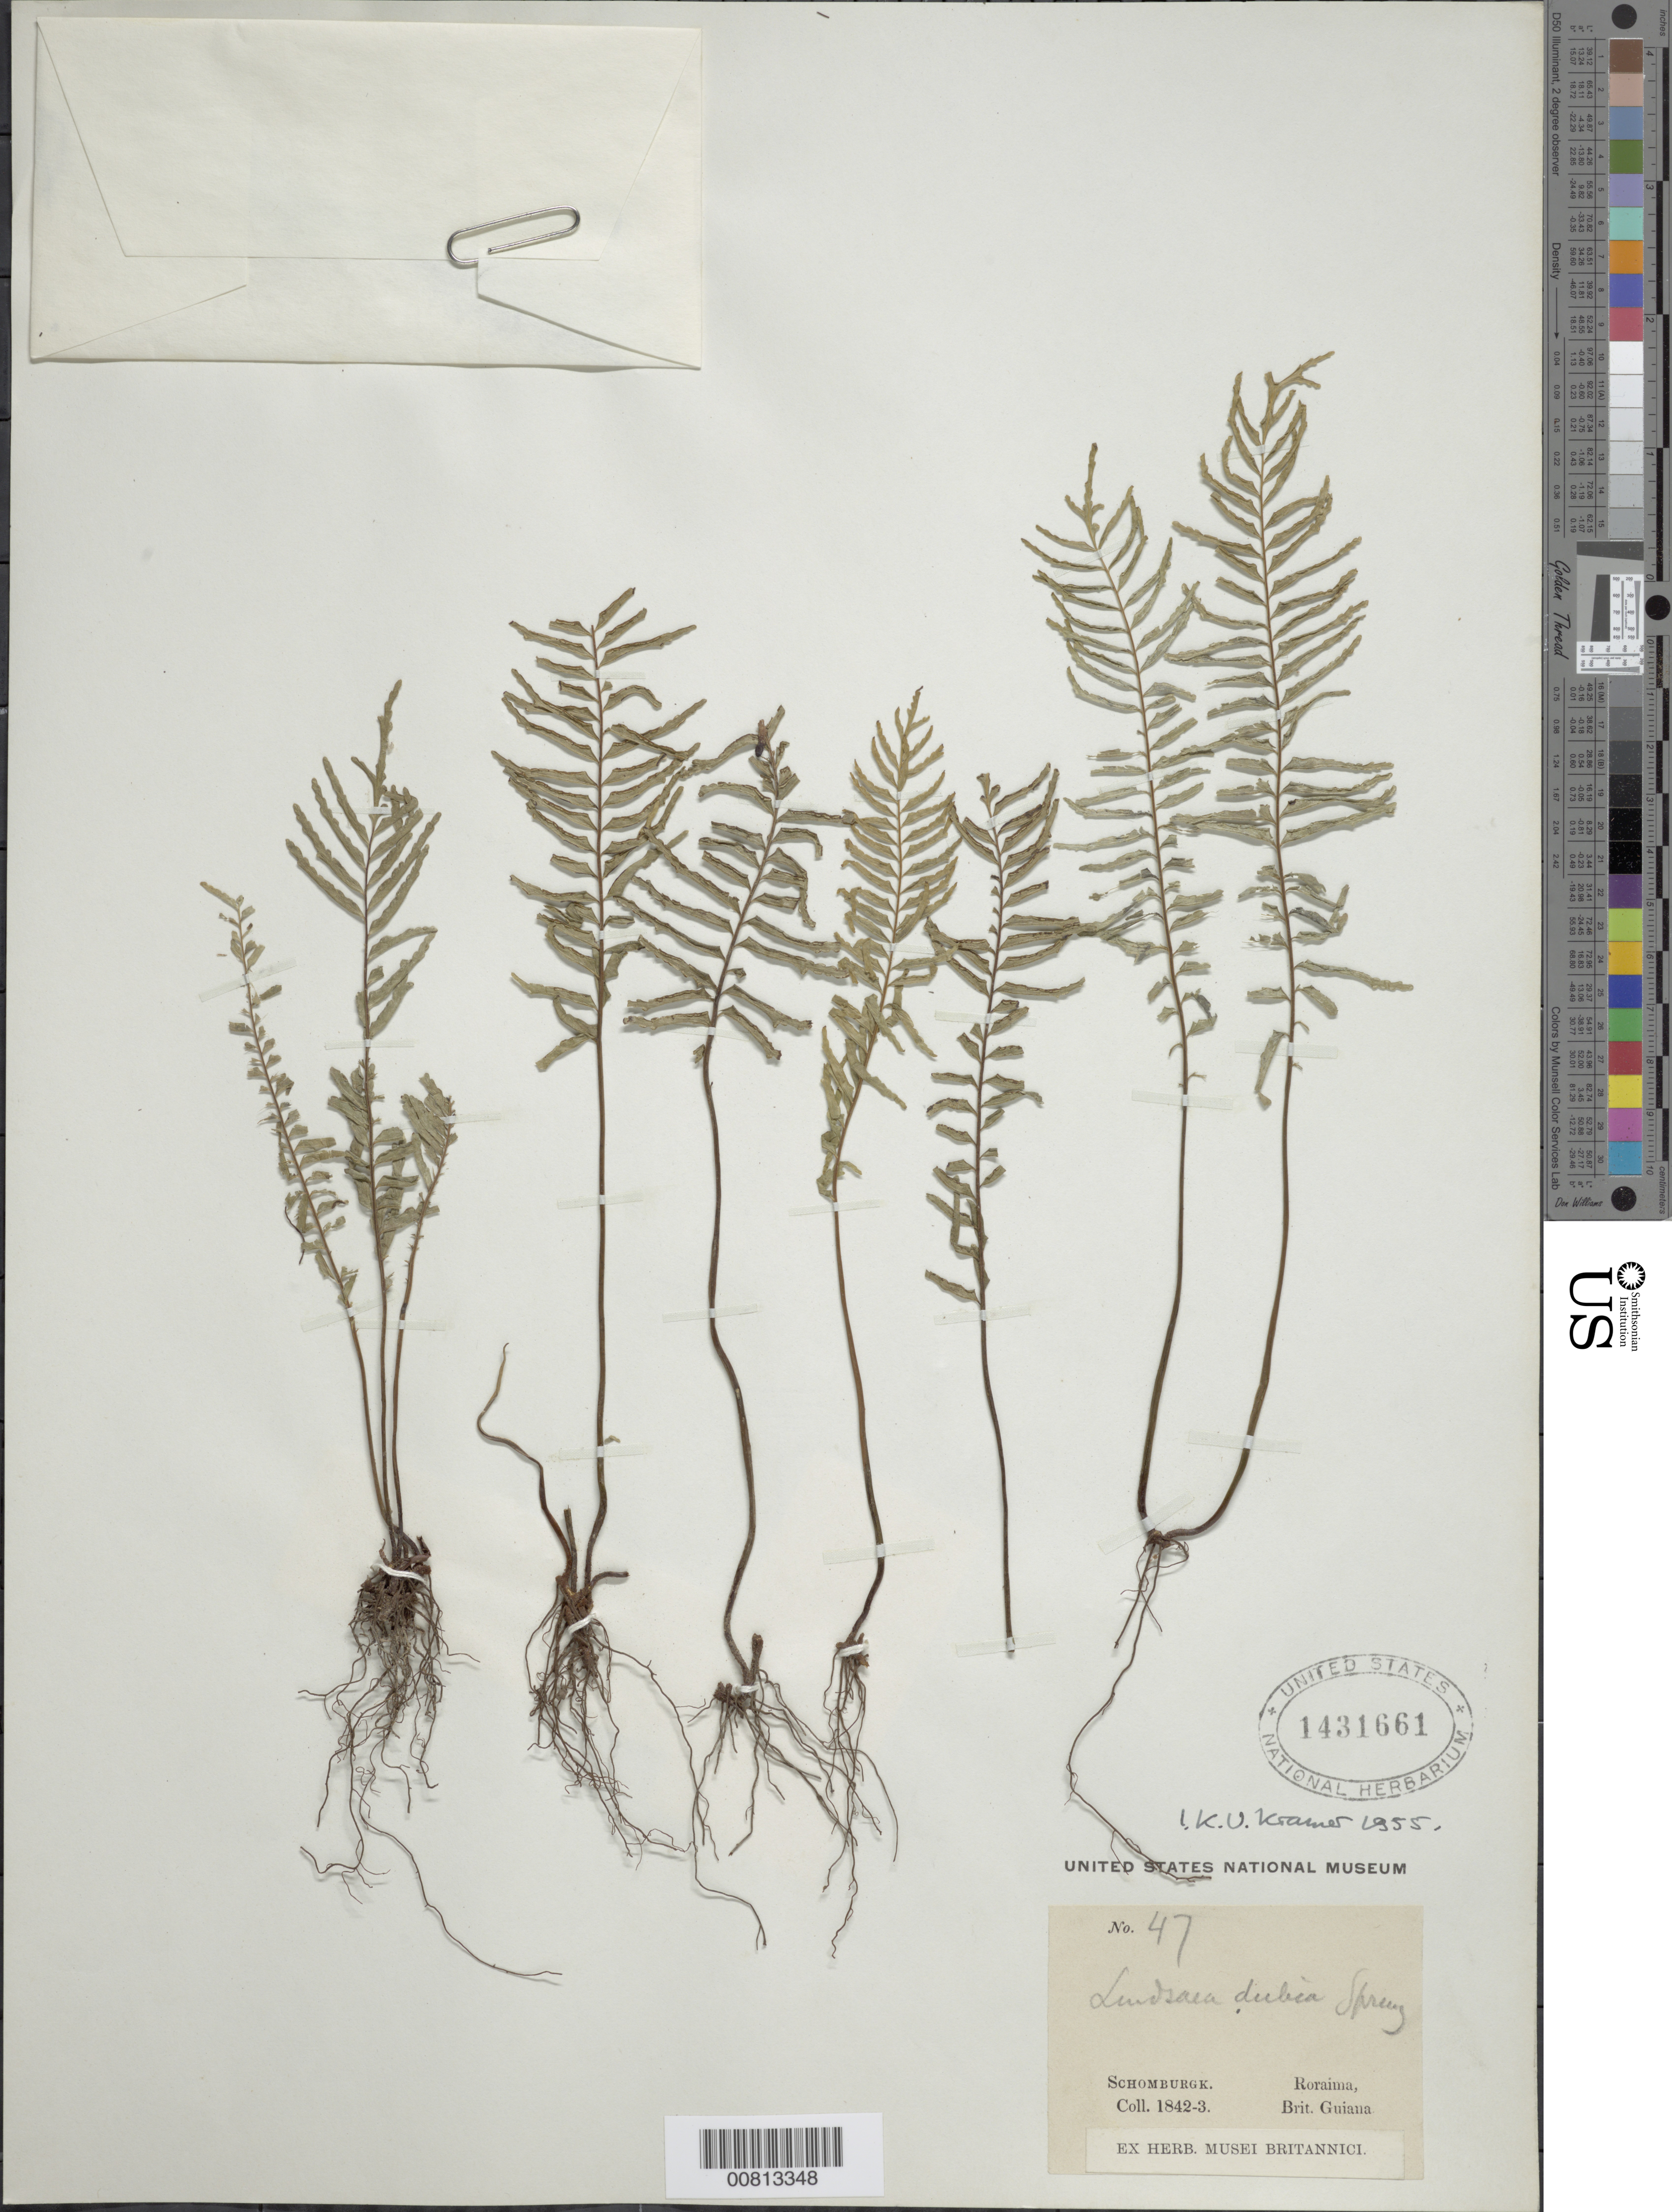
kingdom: Plantae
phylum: Tracheophyta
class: Polypodiopsida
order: Polypodiales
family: Lindsaeaceae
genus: Lindsaea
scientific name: Lindsaea dubia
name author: Spreng.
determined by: Kramer, K. U.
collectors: -- Schomburgk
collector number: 47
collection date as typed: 1842 to 1843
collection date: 1842/1843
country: Guyana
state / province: Cuyuni-Mazaruni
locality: Mt. Roraima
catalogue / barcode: US 1431661